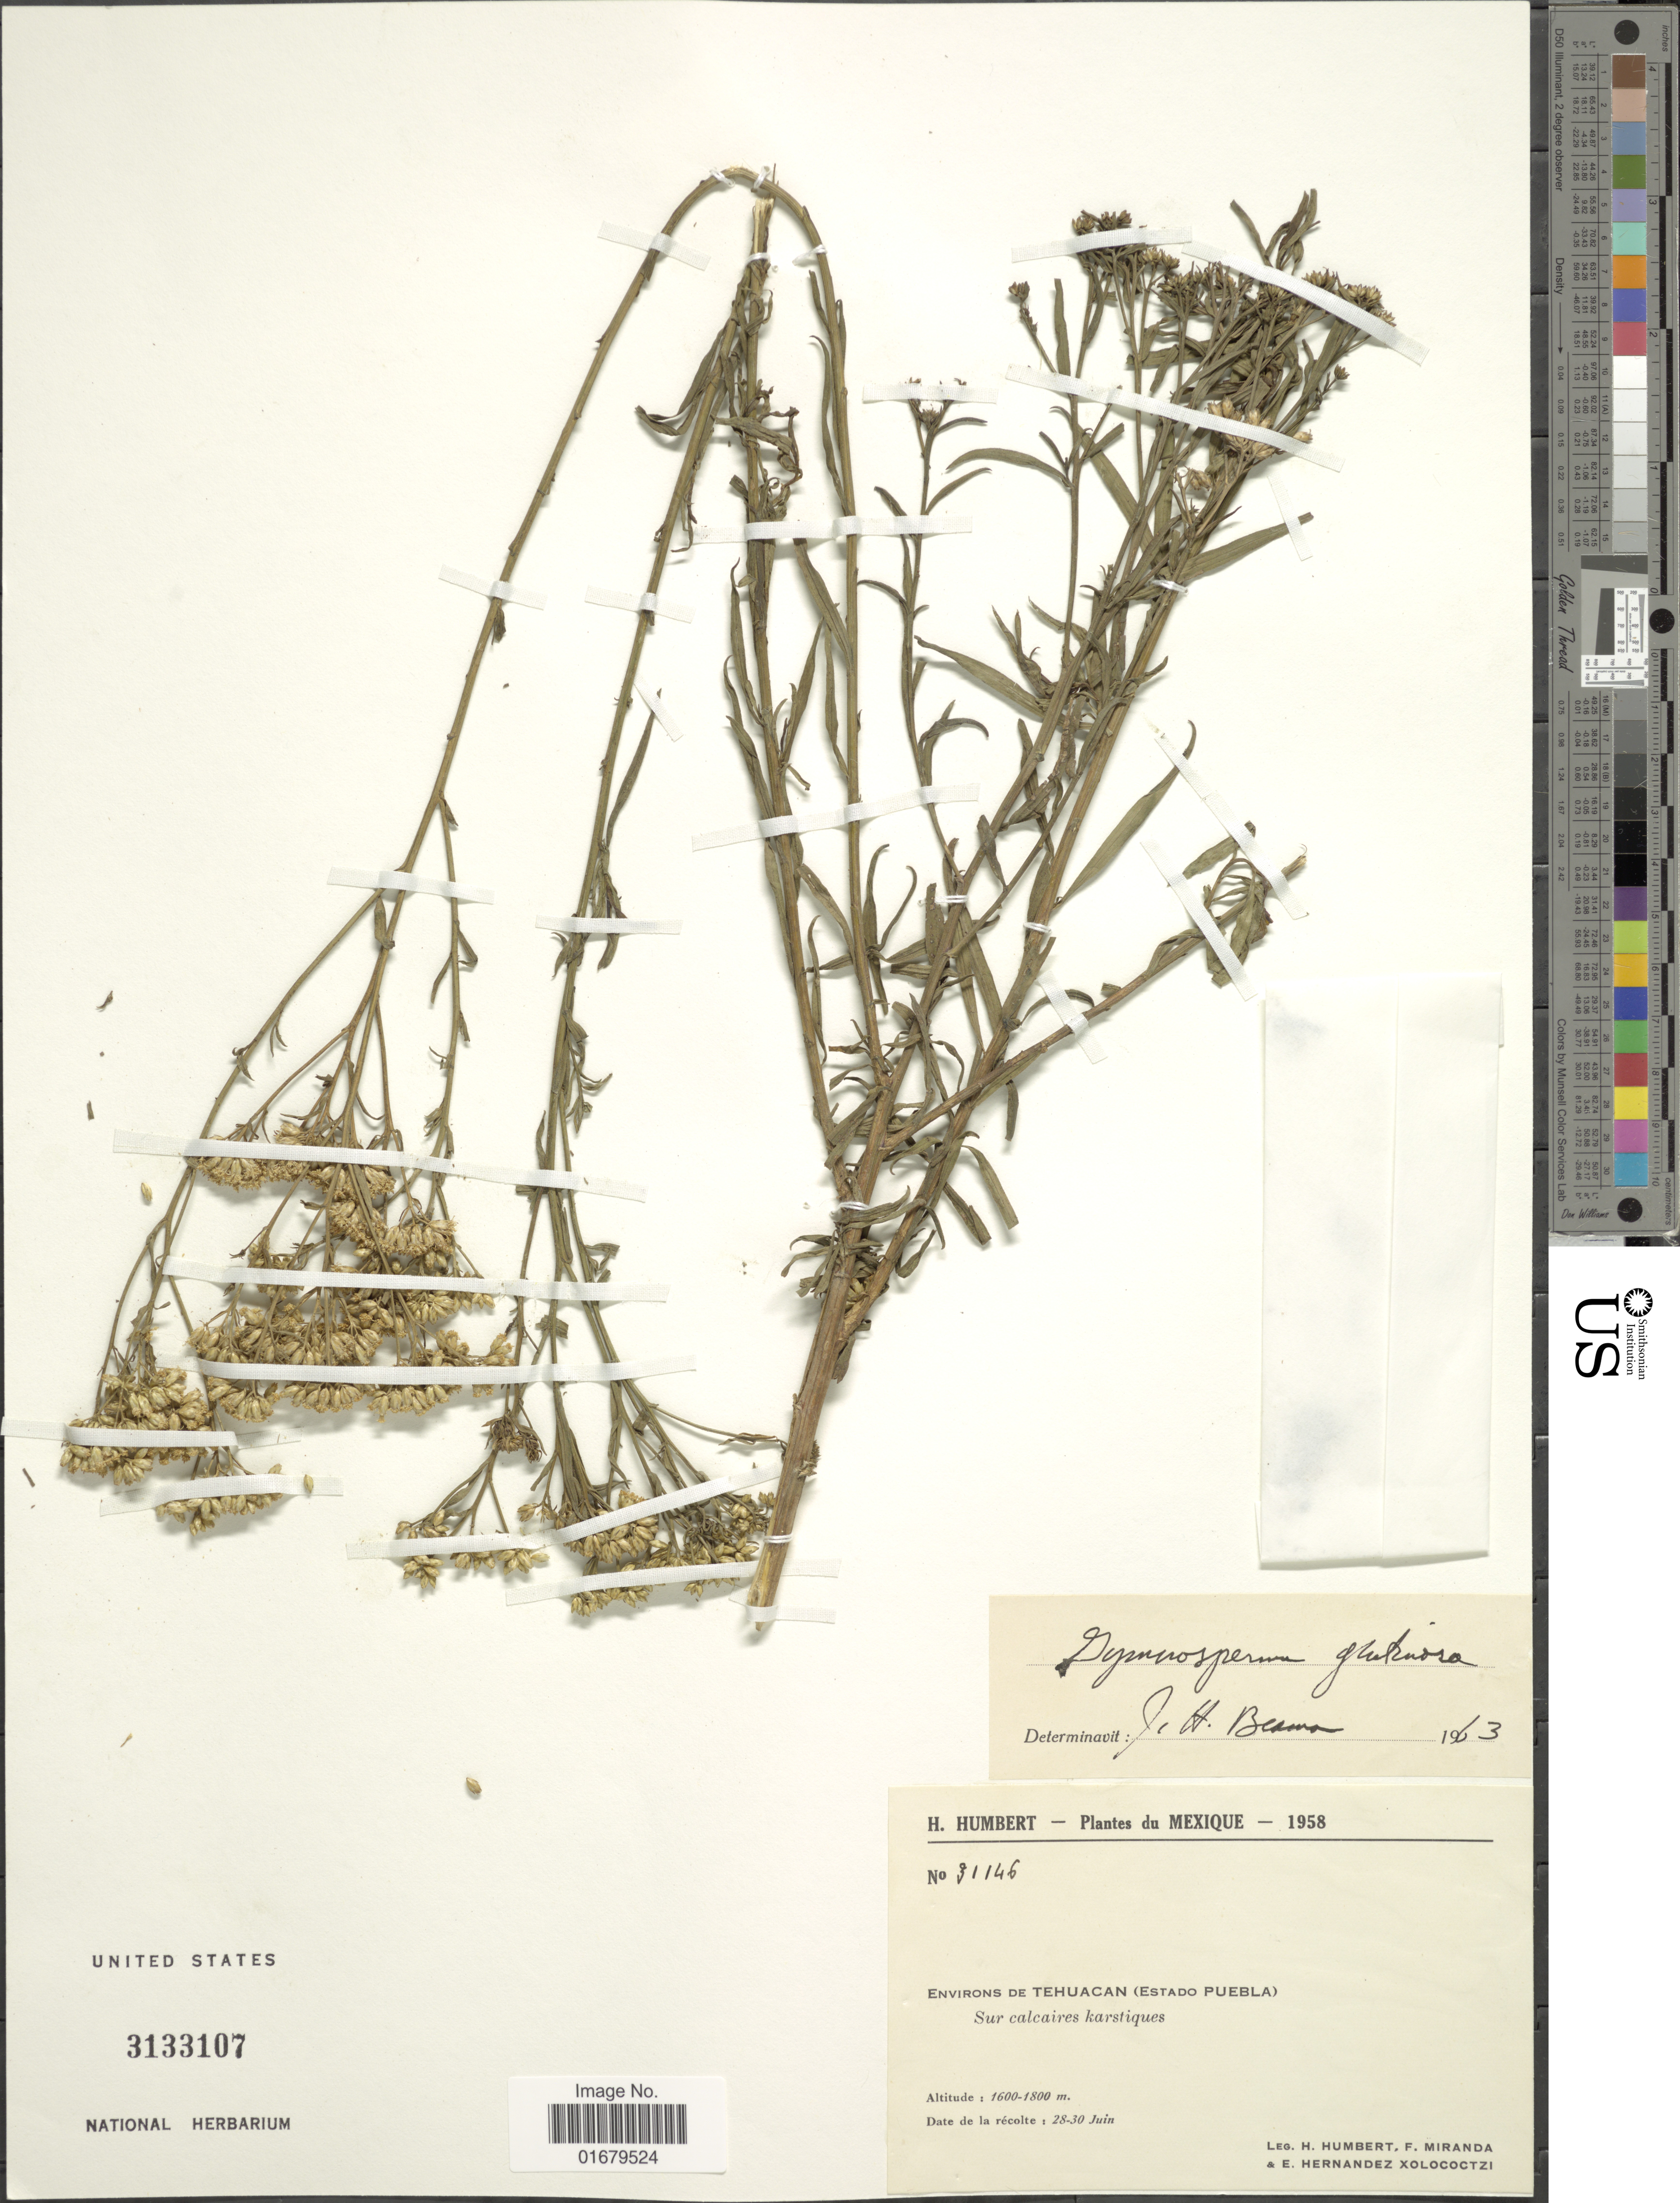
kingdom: Plantae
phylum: Tracheophyta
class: Magnoliopsida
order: Asterales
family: Asteraceae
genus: Gymnosperma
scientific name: Gymnosperma glutinosum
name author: (Spreng.) Less.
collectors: H. Humbert, F. Miranda & E. Hernandez X.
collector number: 31146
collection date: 1958-06-28/1958-06-30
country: Mexico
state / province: Puebla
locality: Environs de Tehuacan, Sur calcaires karstiques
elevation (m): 1600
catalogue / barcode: US 3133107